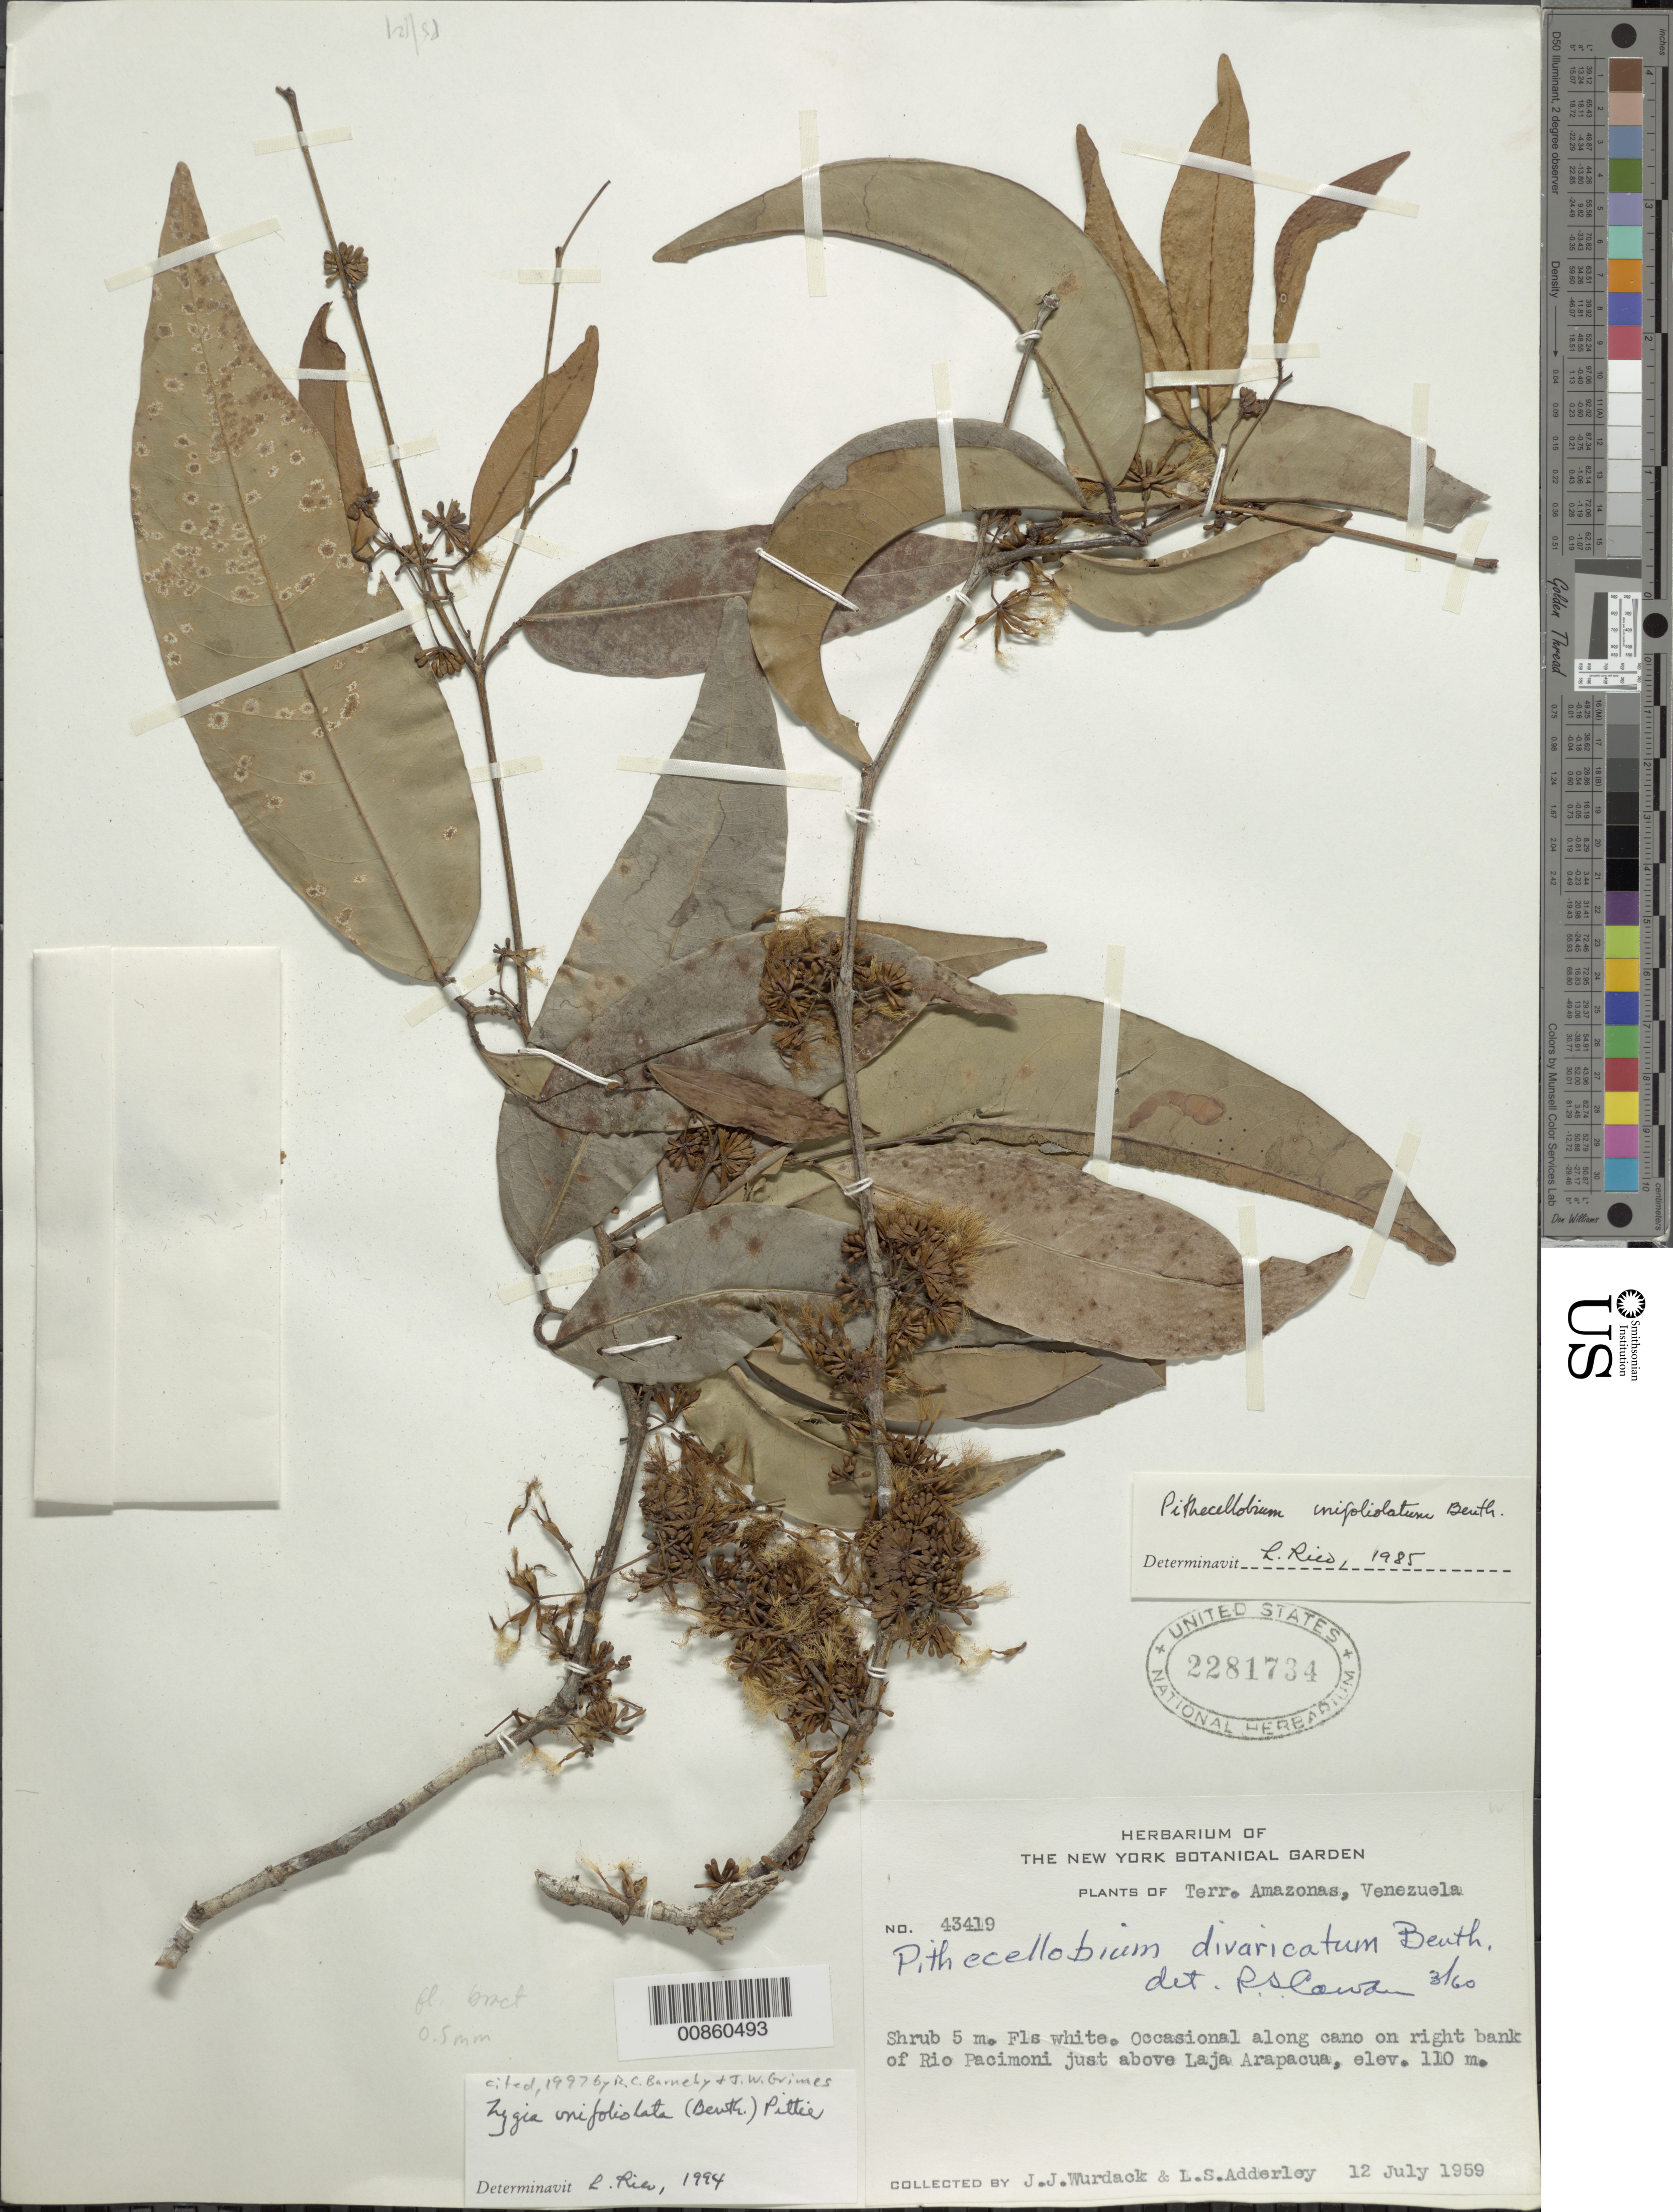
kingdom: Plantae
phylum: Tracheophyta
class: Magnoliopsida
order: Fabales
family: Fabaceae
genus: Zygia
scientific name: Zygia unifoliolata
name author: (Benth.) Pittier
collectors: J. J. Wurdack & L. S. Adderley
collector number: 43419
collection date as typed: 12-Jul-59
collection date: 1959-07-12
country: Venezuela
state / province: Amazonas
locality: Río Pacimoni, above Laja Arapacua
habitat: Caño on river bank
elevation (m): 110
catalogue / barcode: US 2281734